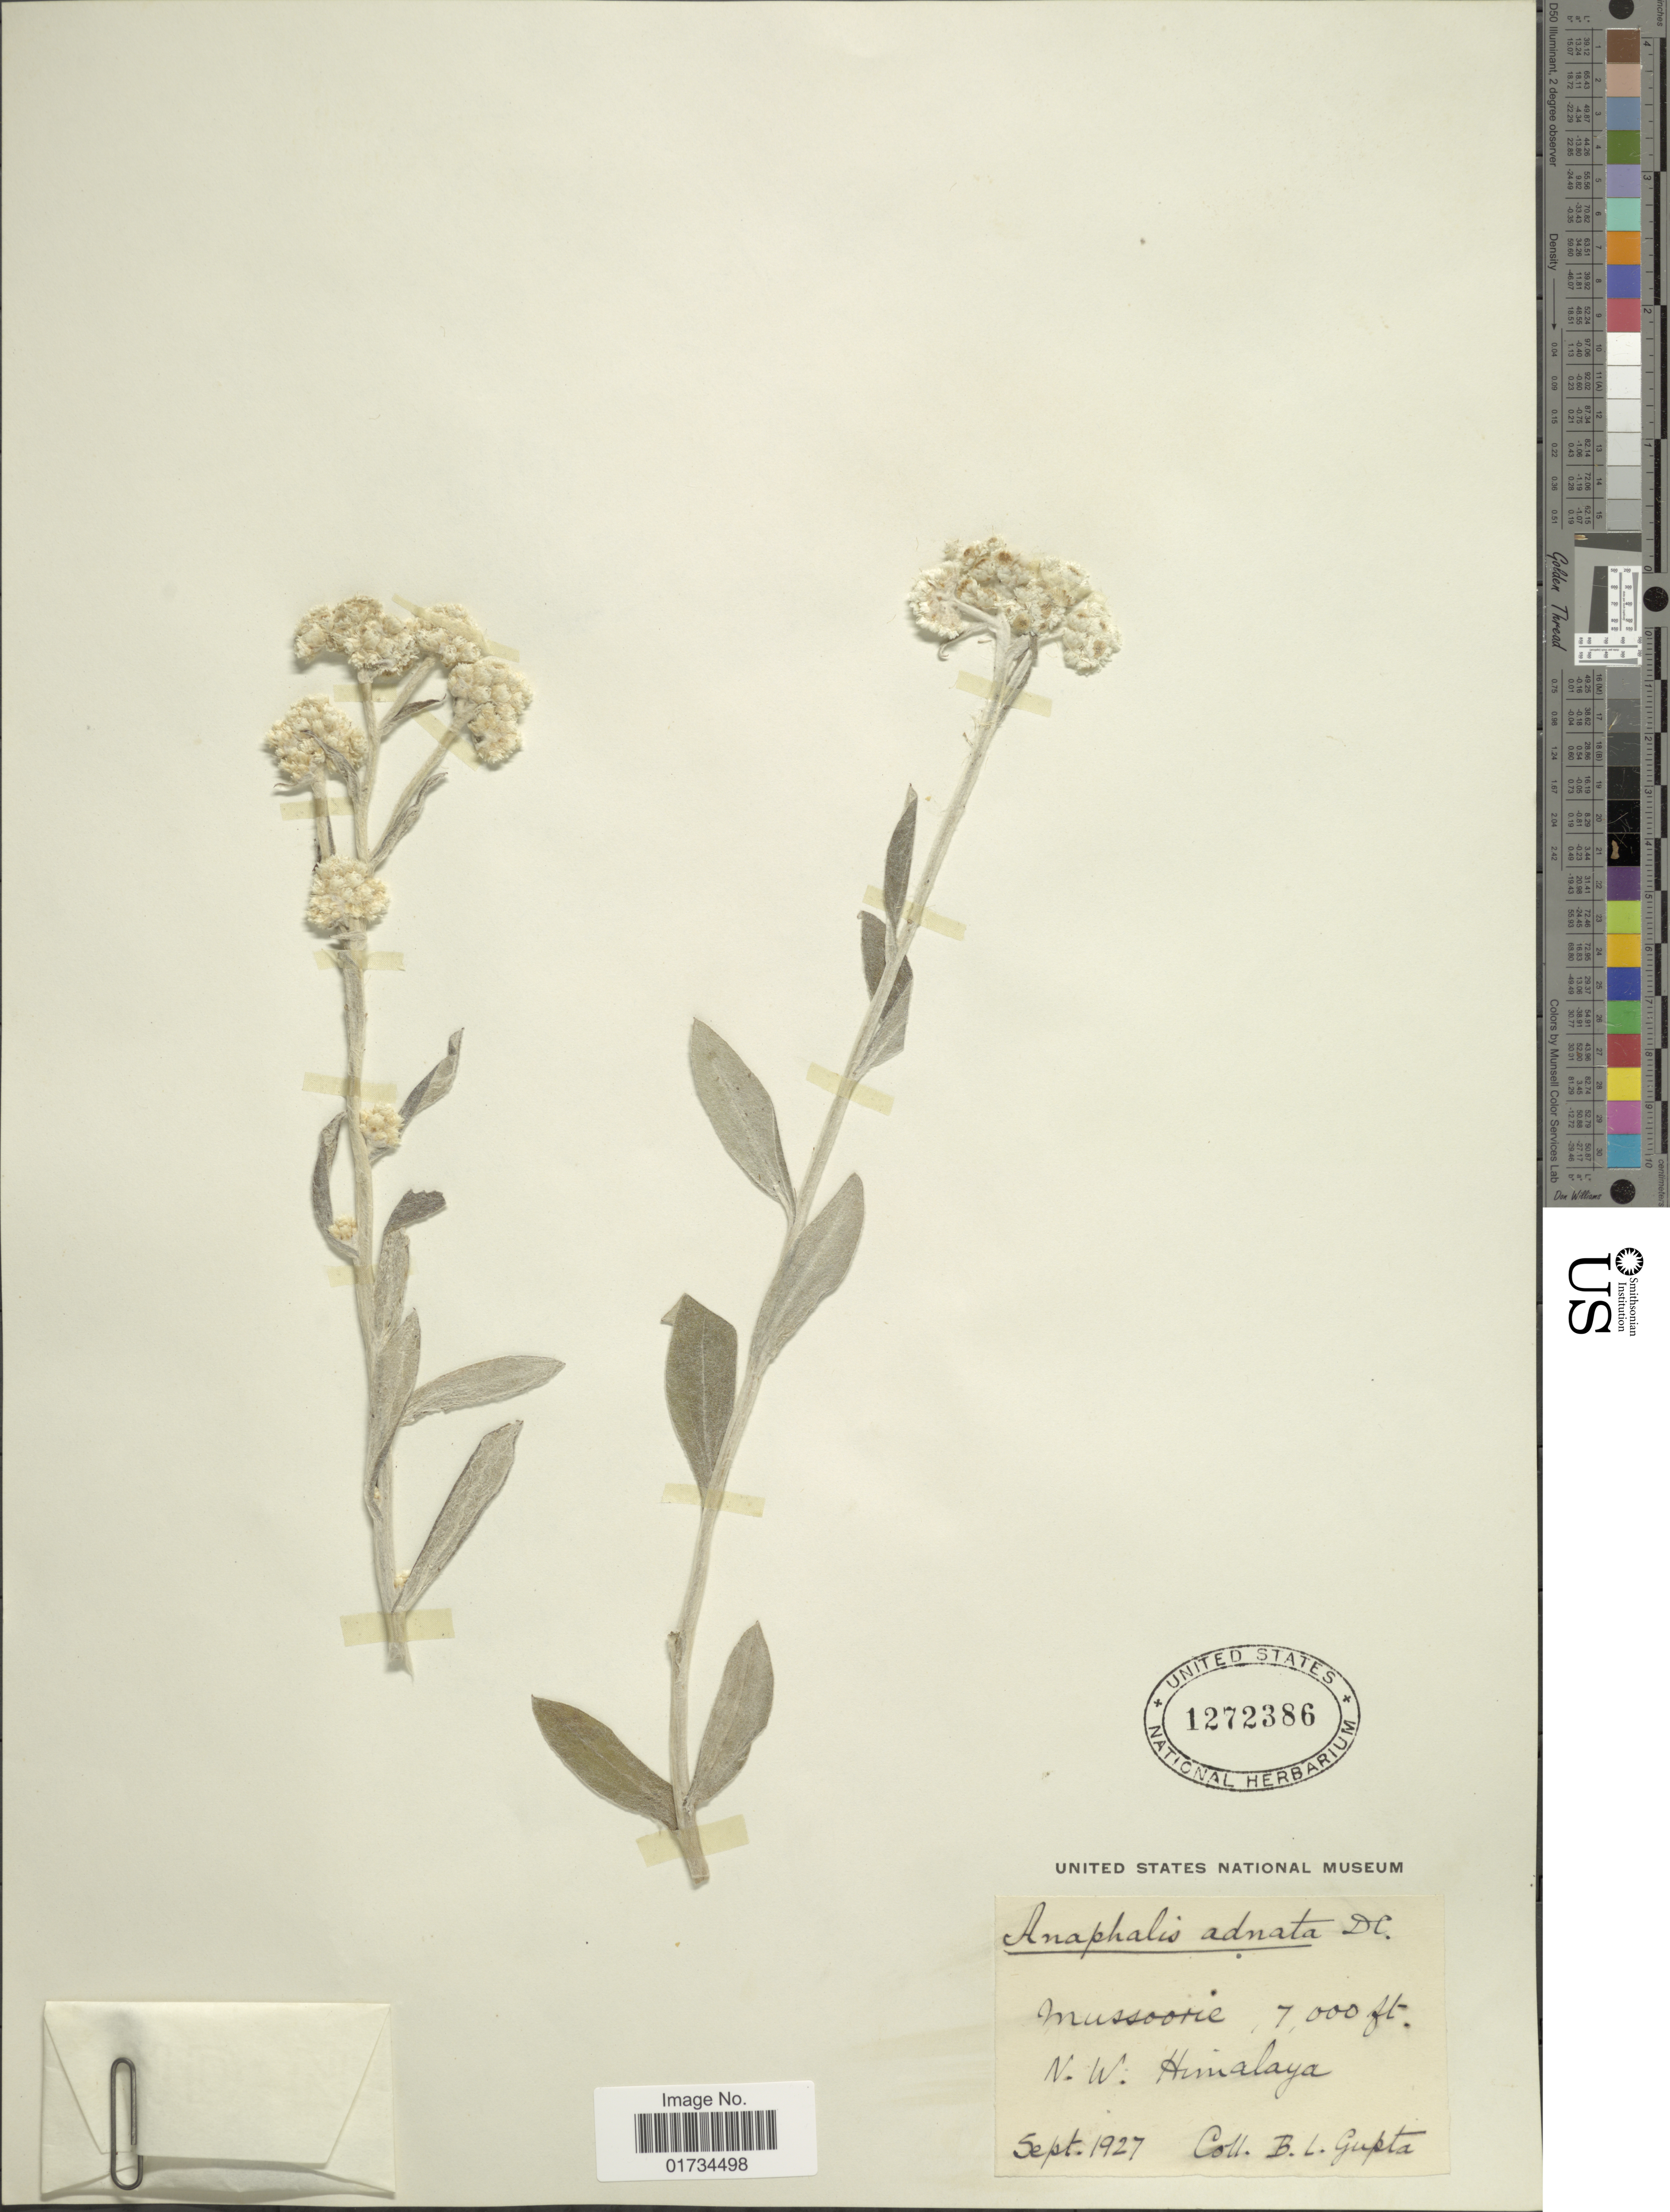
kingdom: Plantae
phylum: Tracheophyta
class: Magnoliopsida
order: Asterales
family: Asteraceae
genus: Pseudognaphalium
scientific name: Pseudognaphalium adnatum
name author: (DC.) Chen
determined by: Chen, Y. S.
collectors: B. L. Gupta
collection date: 1927-08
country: India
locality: N. W. Himalaya, Mussoorie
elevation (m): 2134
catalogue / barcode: US 1272386